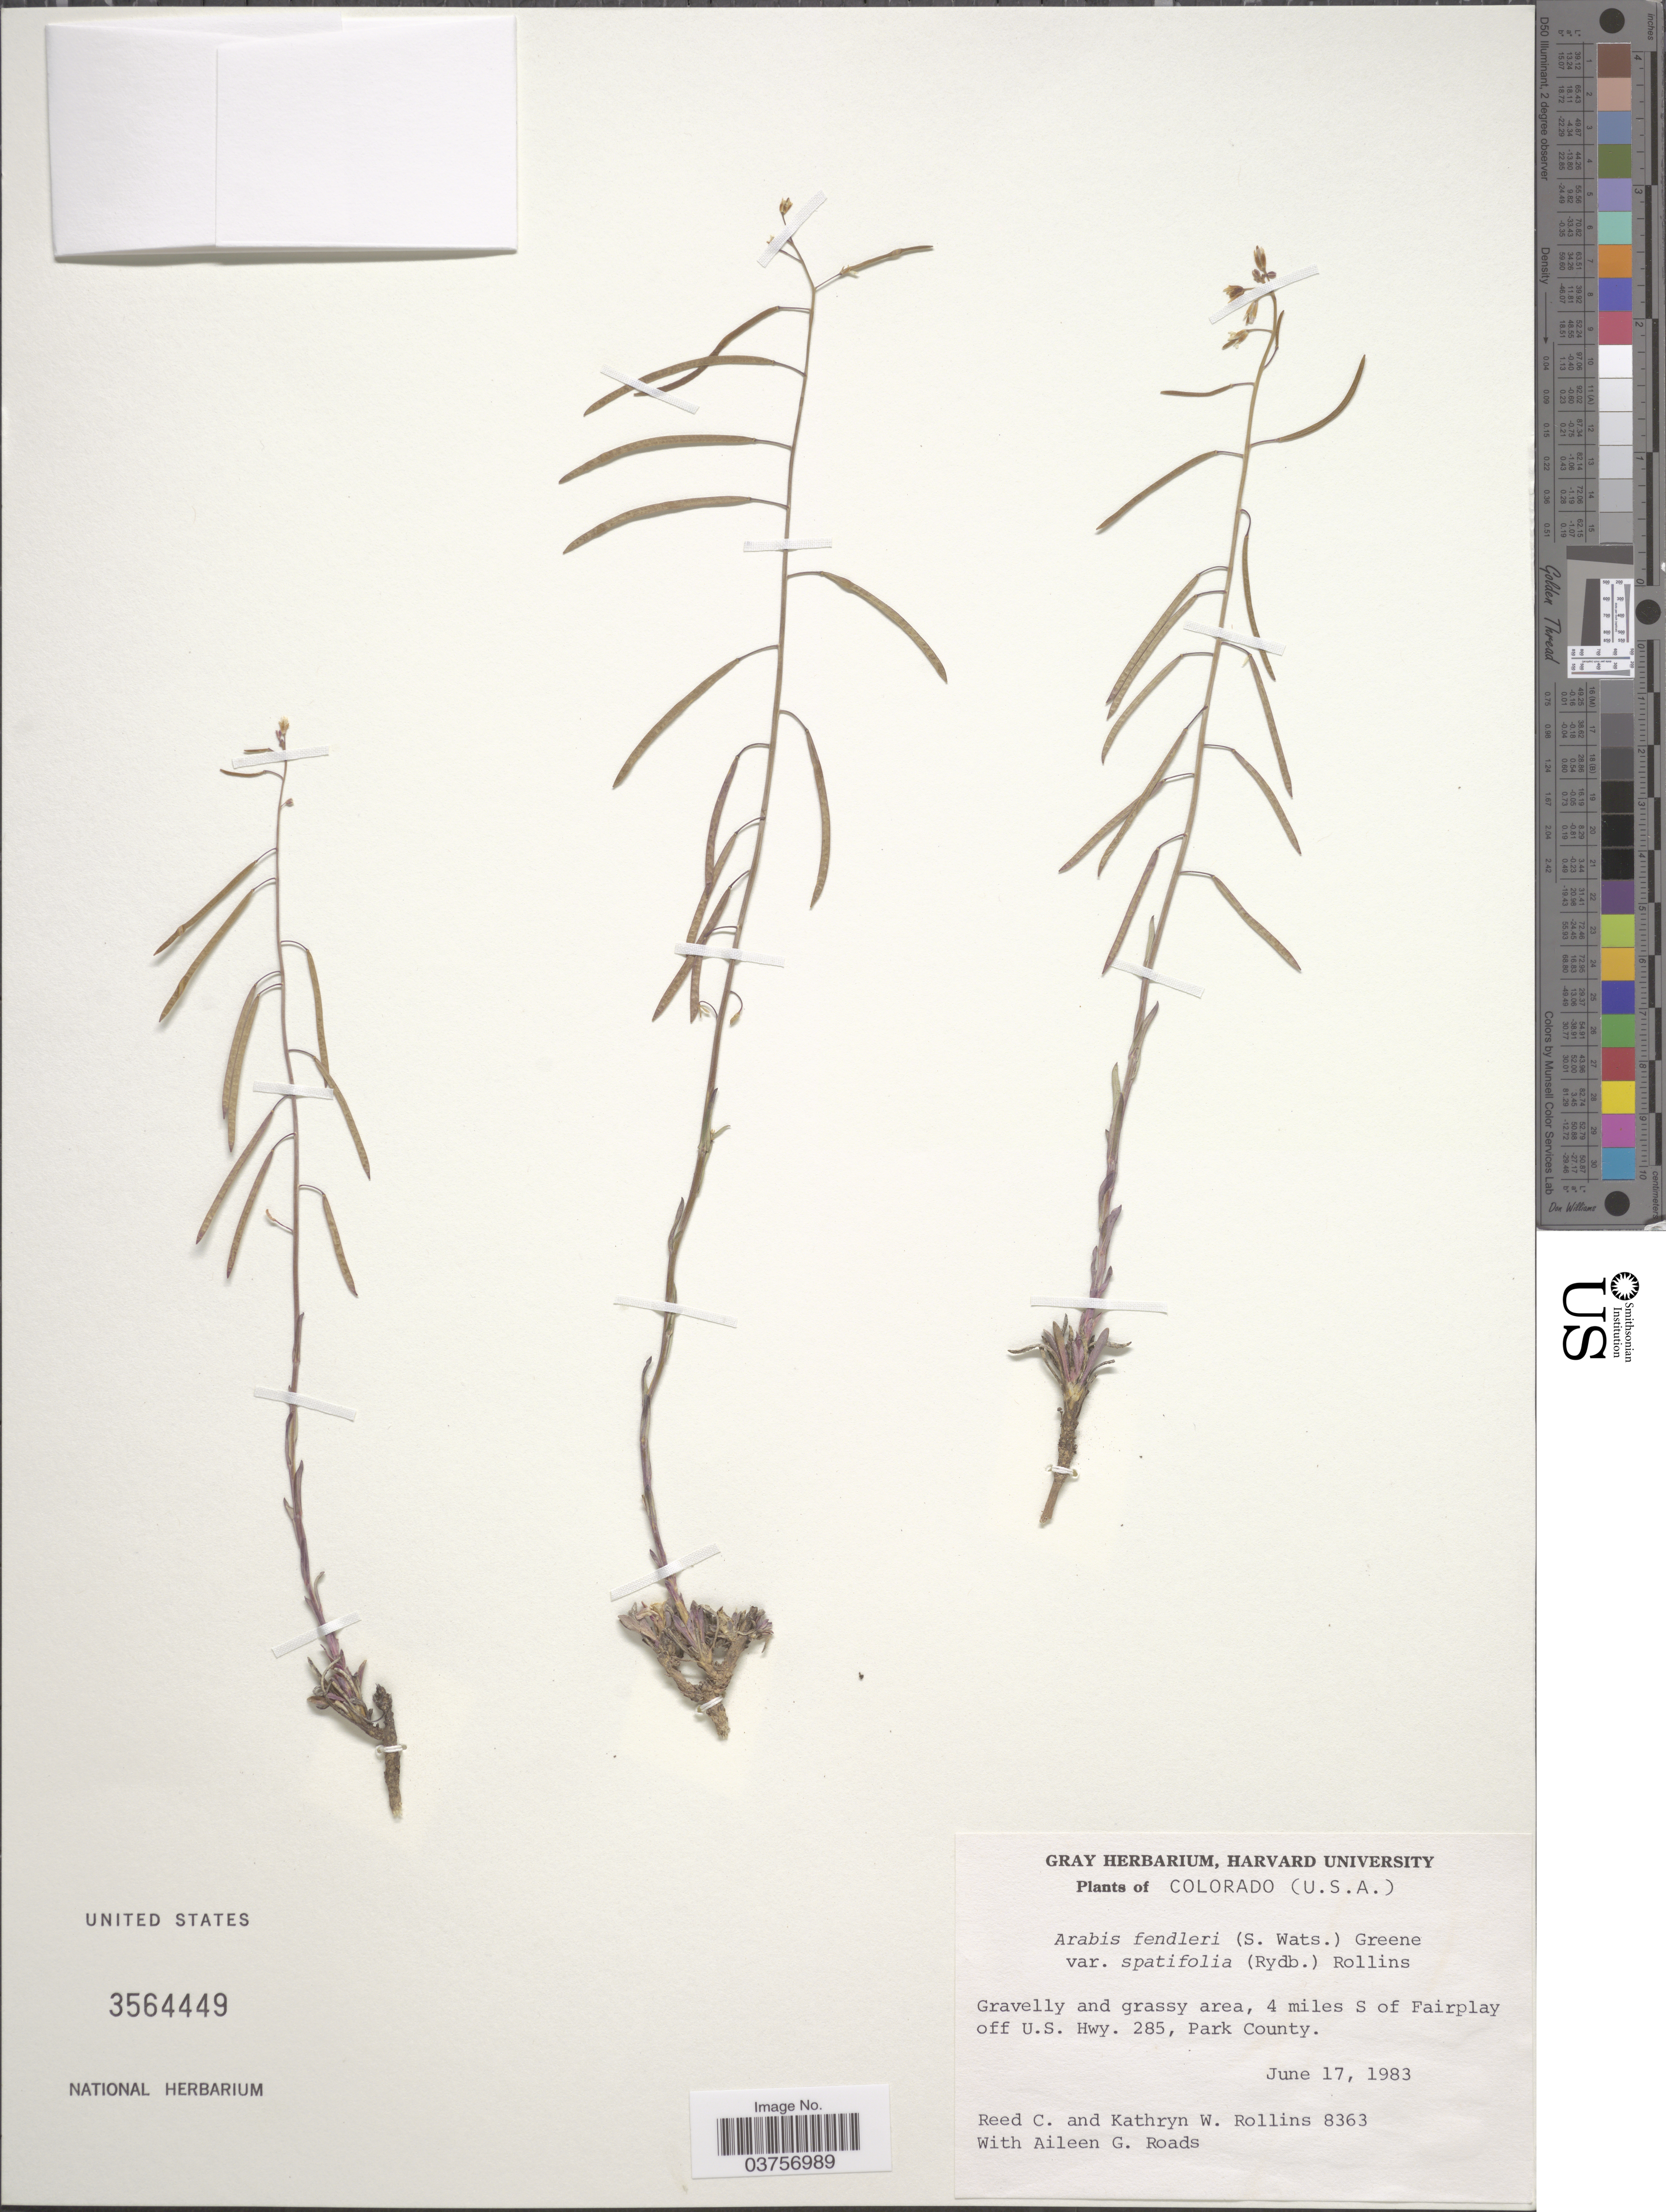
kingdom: Plantae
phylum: Tracheophyta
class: Magnoliopsida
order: Brassicales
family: Brassicaceae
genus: Arabis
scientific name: Arabis fendleri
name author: (S. Watson) Greene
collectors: R. C. Rollins, K. W. Rollins & A. Roads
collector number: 8363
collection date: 1983-06-17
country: United States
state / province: Colorado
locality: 4 miles S of Fairplay off U.S. Hwy. 285, Park County.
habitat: gravelly and grassy area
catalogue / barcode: US 3564449